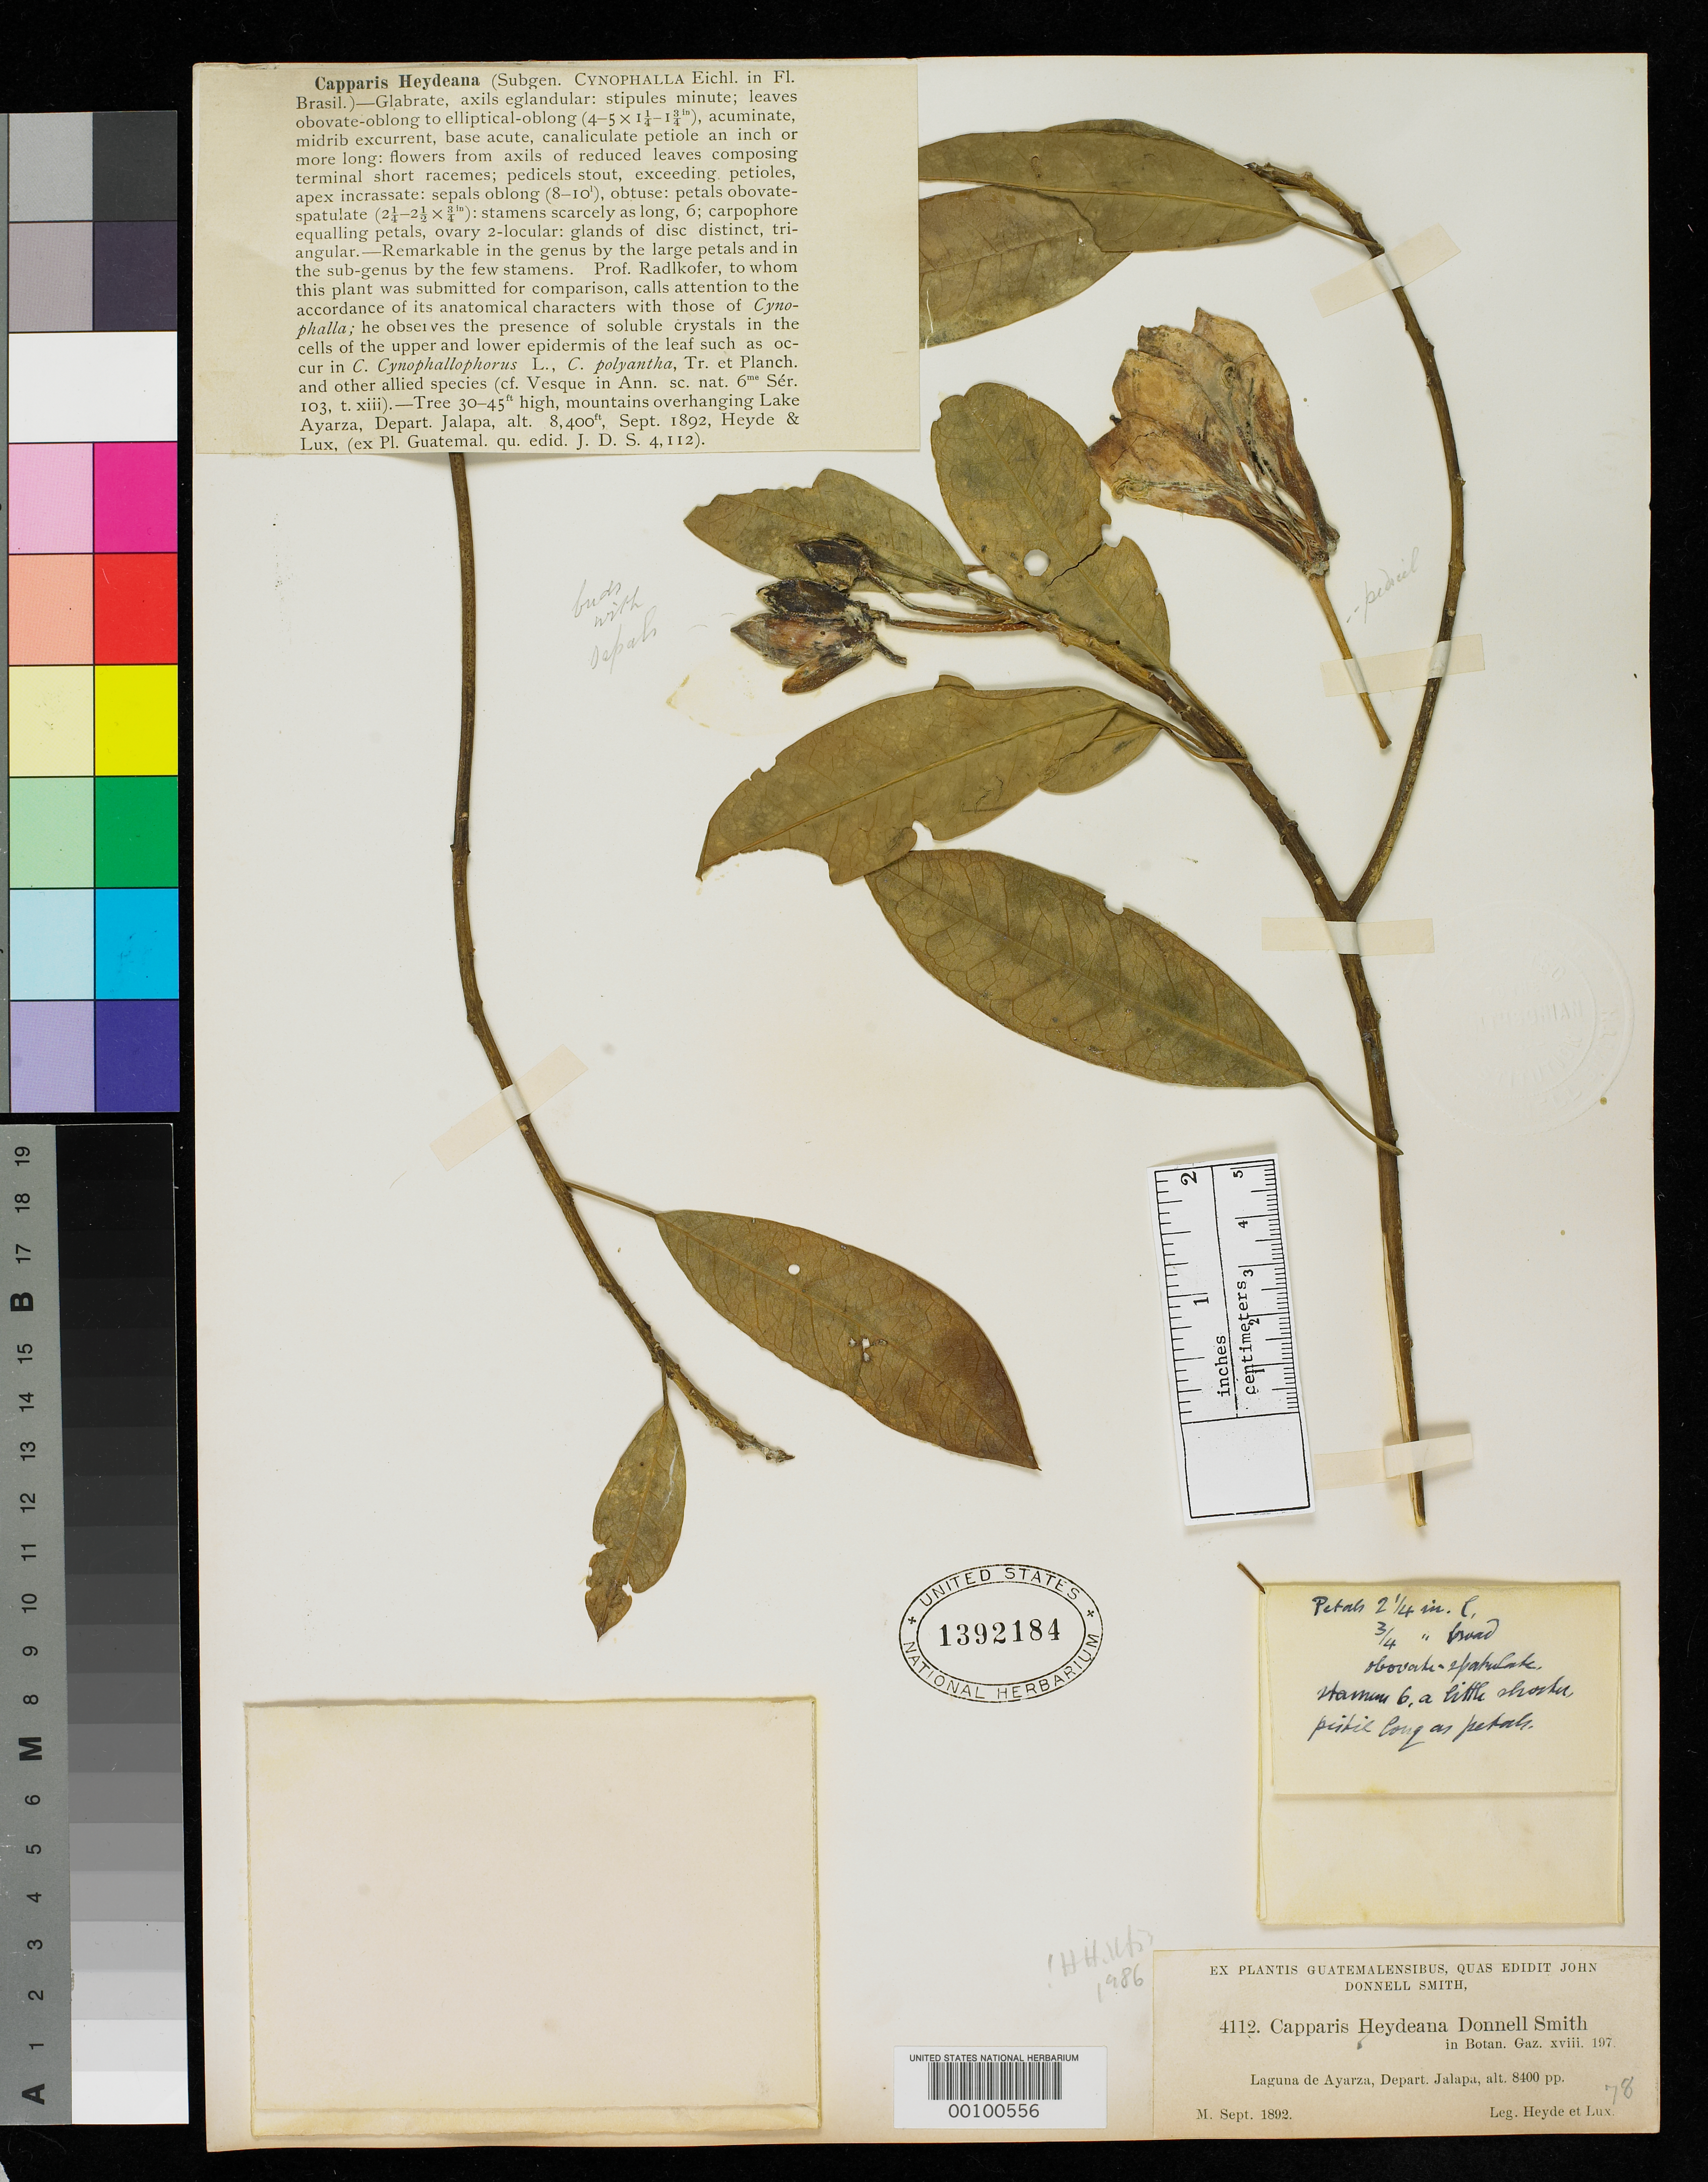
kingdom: Plantae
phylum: Tracheophyta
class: Magnoliopsida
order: Brassicales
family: Capparaceae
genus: Capparis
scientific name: Capparis heydeana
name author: Donn. Sm.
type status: Type Collection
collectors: E. T. Heyde & E. Lux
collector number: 4112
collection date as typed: Sep 1892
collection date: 1892-09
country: Guatemala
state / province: Jalapa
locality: Laguna de Ayarza.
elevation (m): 2560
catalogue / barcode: US 1392184